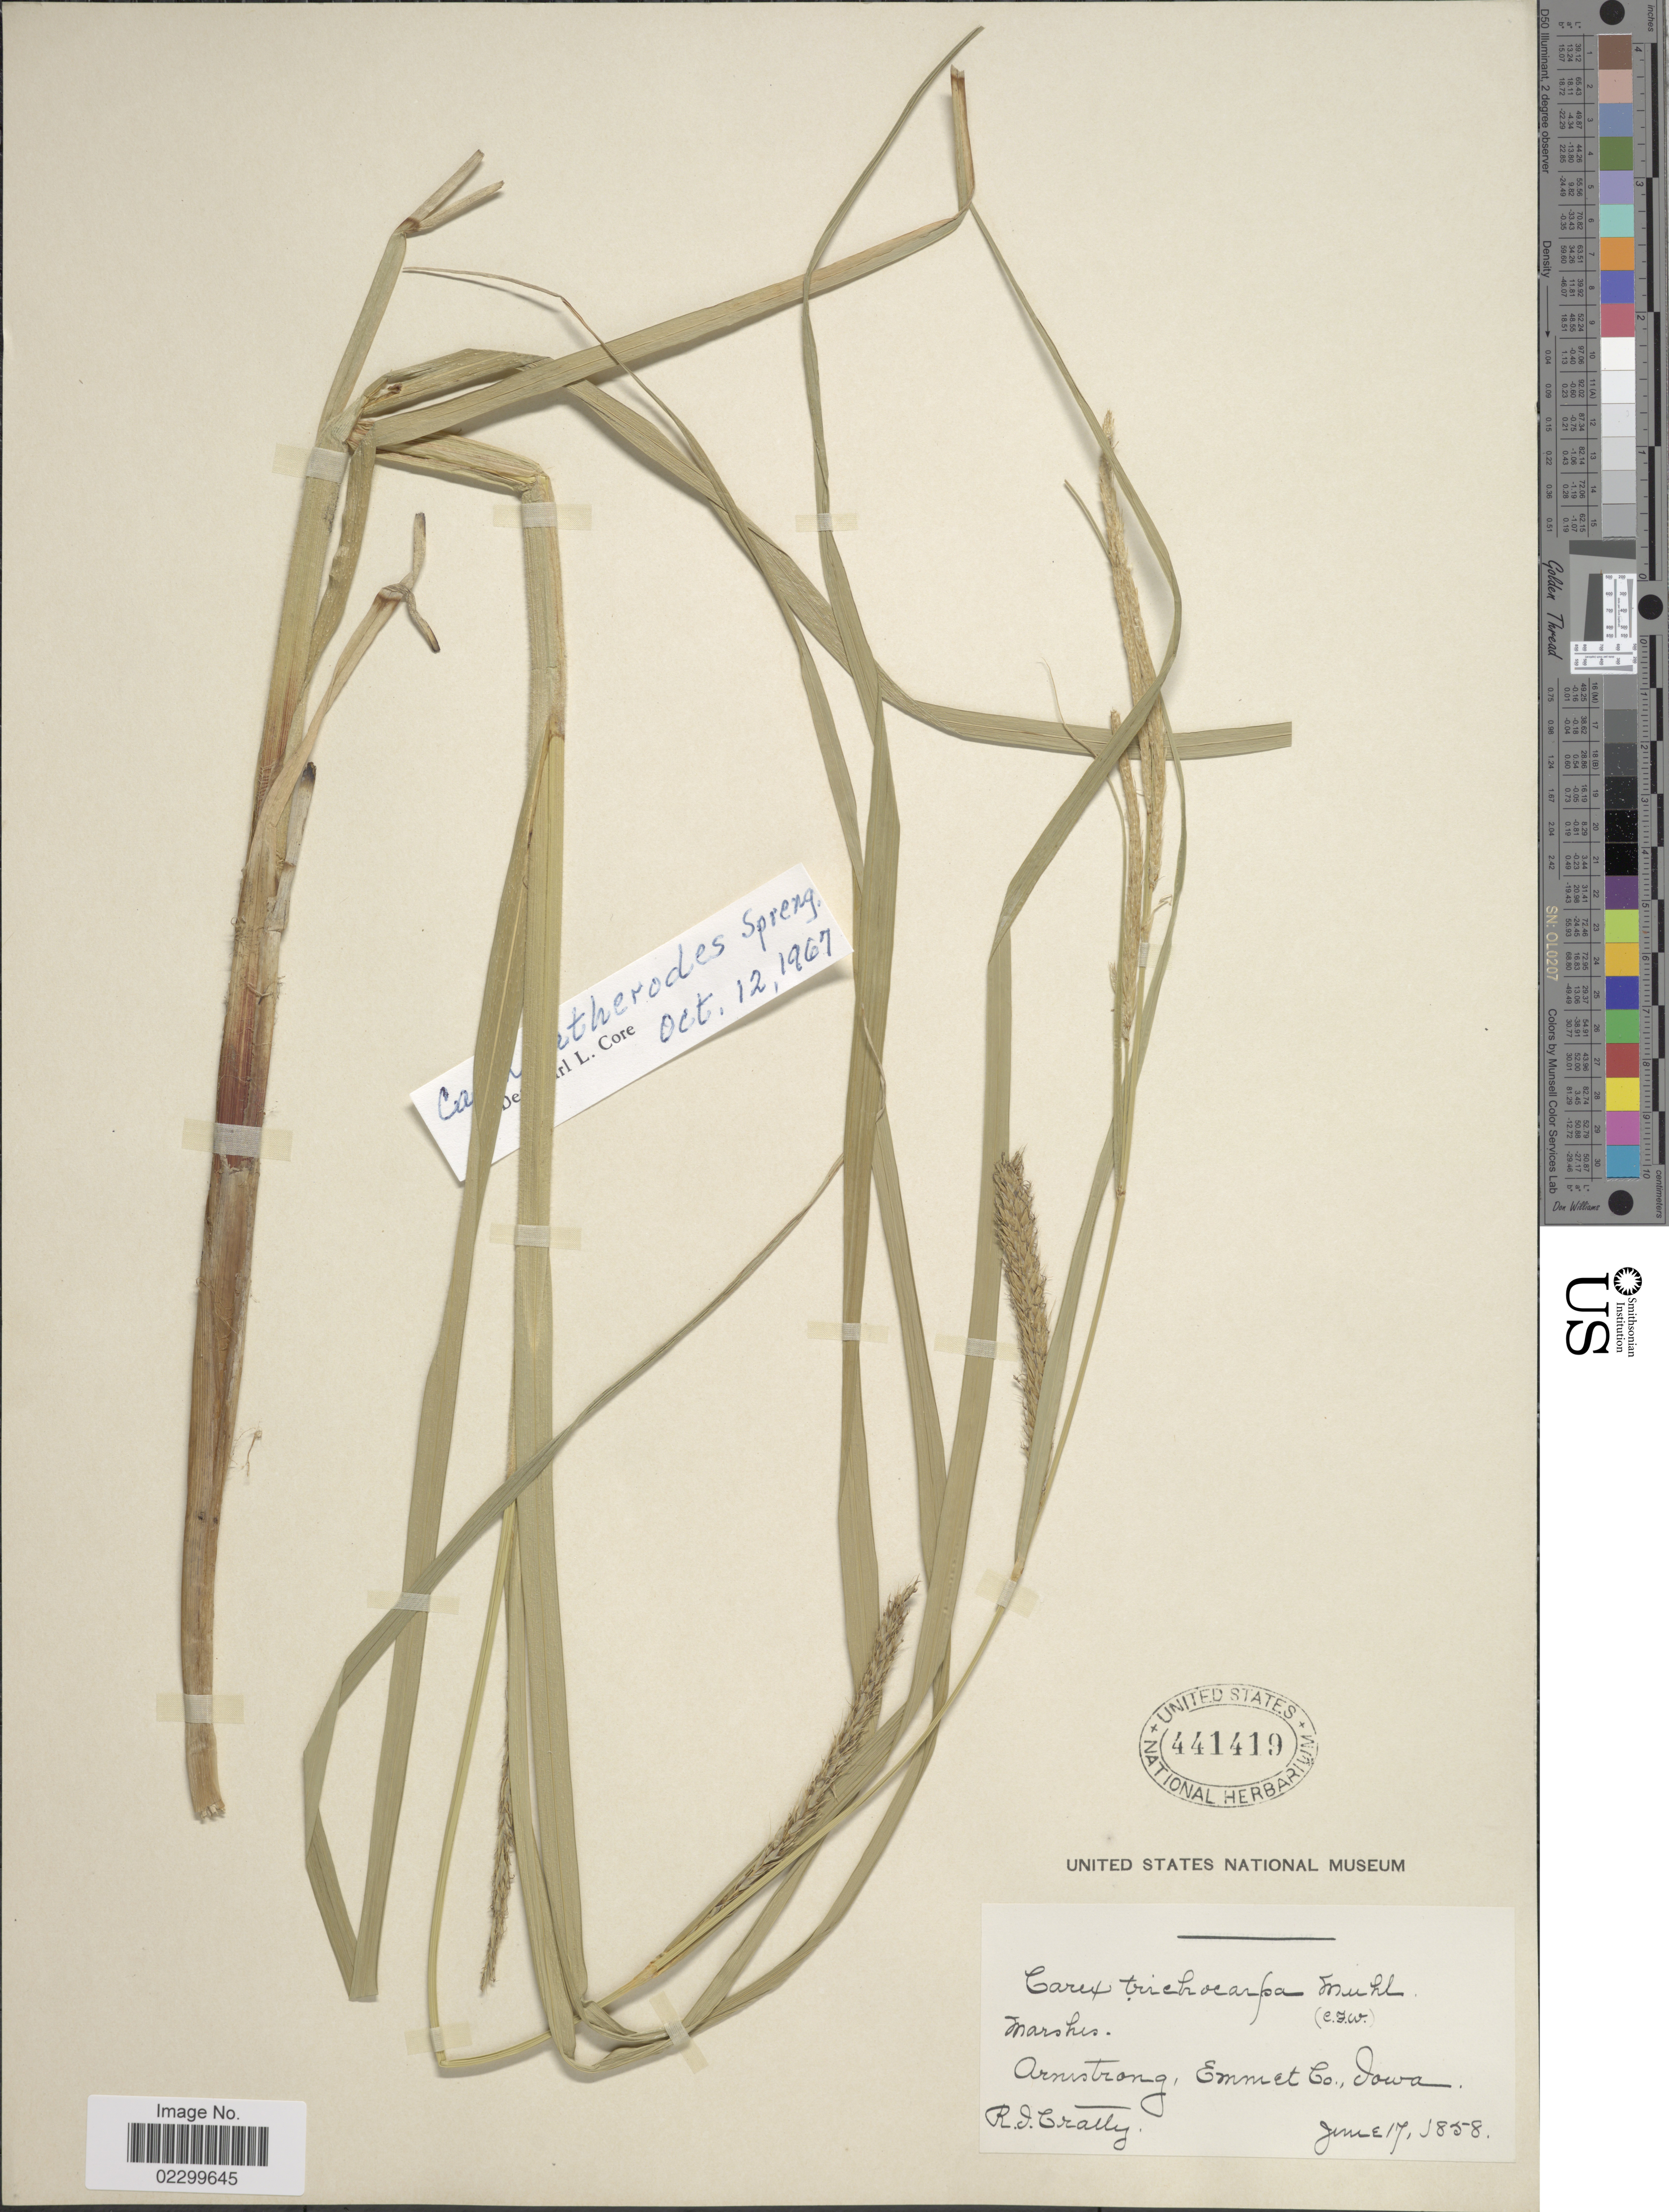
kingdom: Plantae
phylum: Tracheophyta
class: Liliopsida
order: Poales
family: Cyperaceae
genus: Carex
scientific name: Carex atherodes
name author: Spreng.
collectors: R. Cratty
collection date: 1858-06-17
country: United States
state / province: Iowa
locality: Marshes, Armstrong, Emmet Co.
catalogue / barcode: US 441419